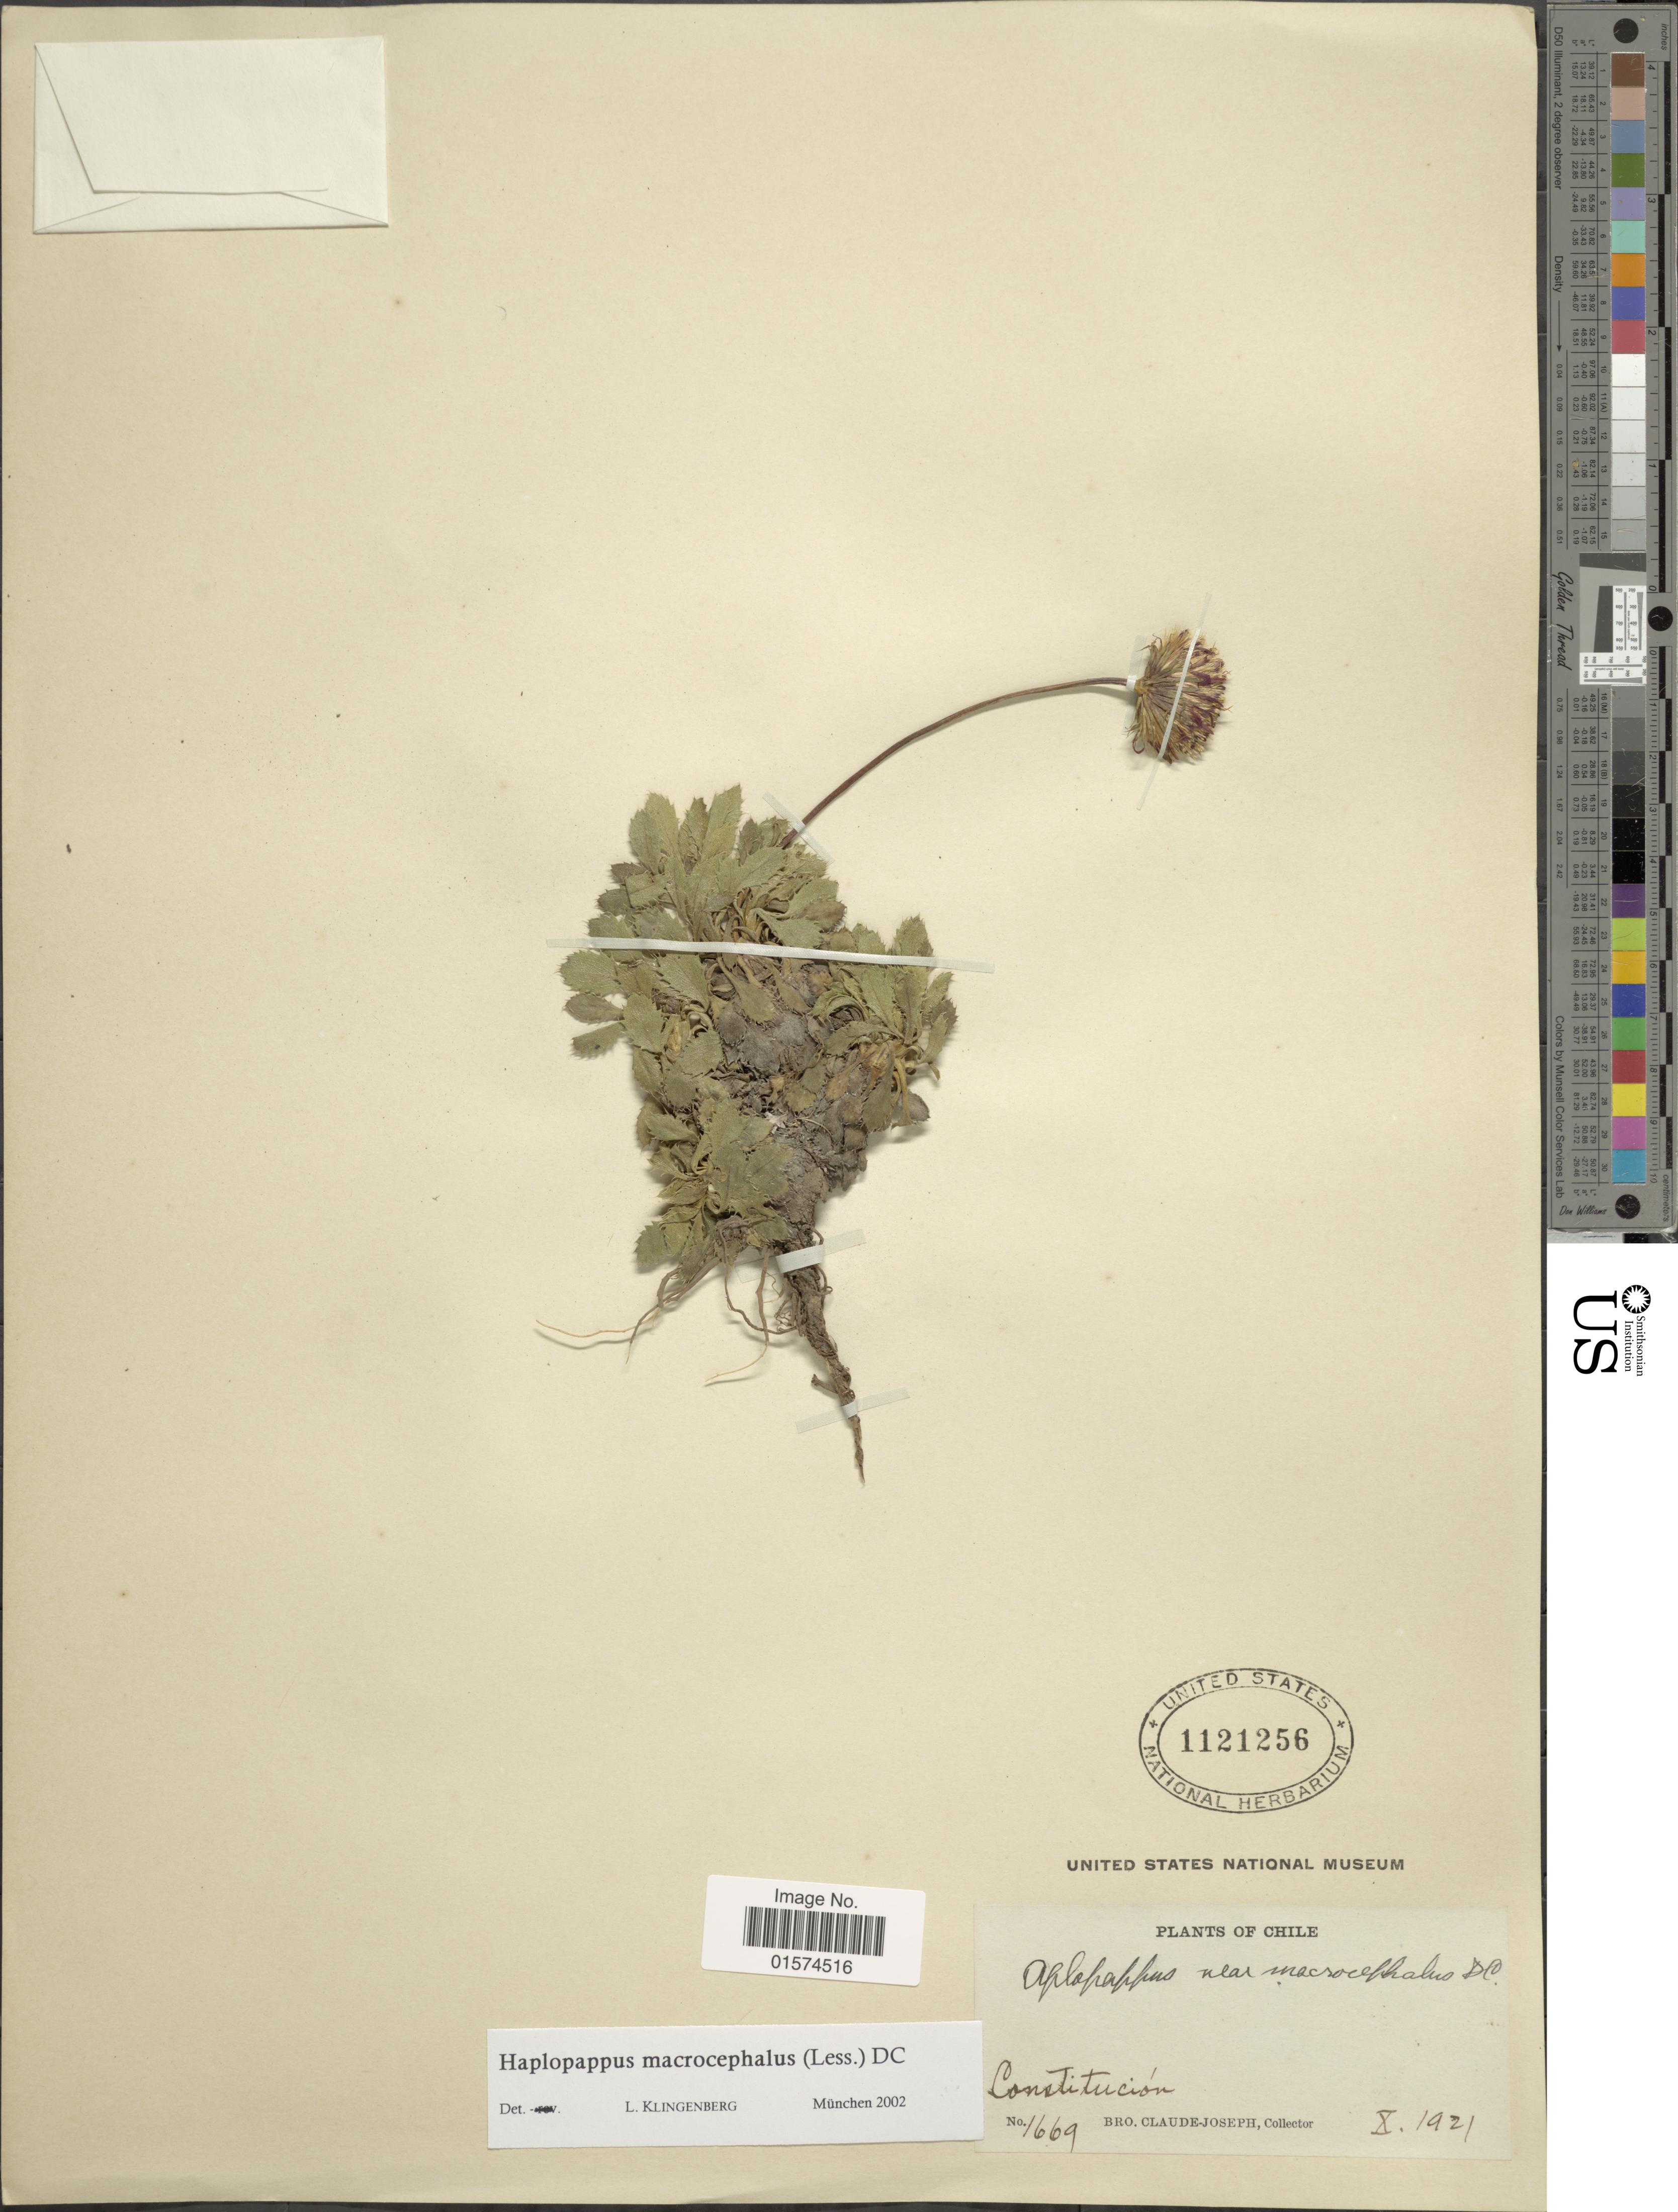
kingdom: Plantae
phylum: Tracheophyta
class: Magnoliopsida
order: Asterales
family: Asteraceae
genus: Haplopappus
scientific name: Haplopappus macrocephalus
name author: (Poepp. ex Less.) DC.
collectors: Bro. Claude-Joseph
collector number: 1669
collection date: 1921-10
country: Chile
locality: Constitución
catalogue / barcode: US 1121256